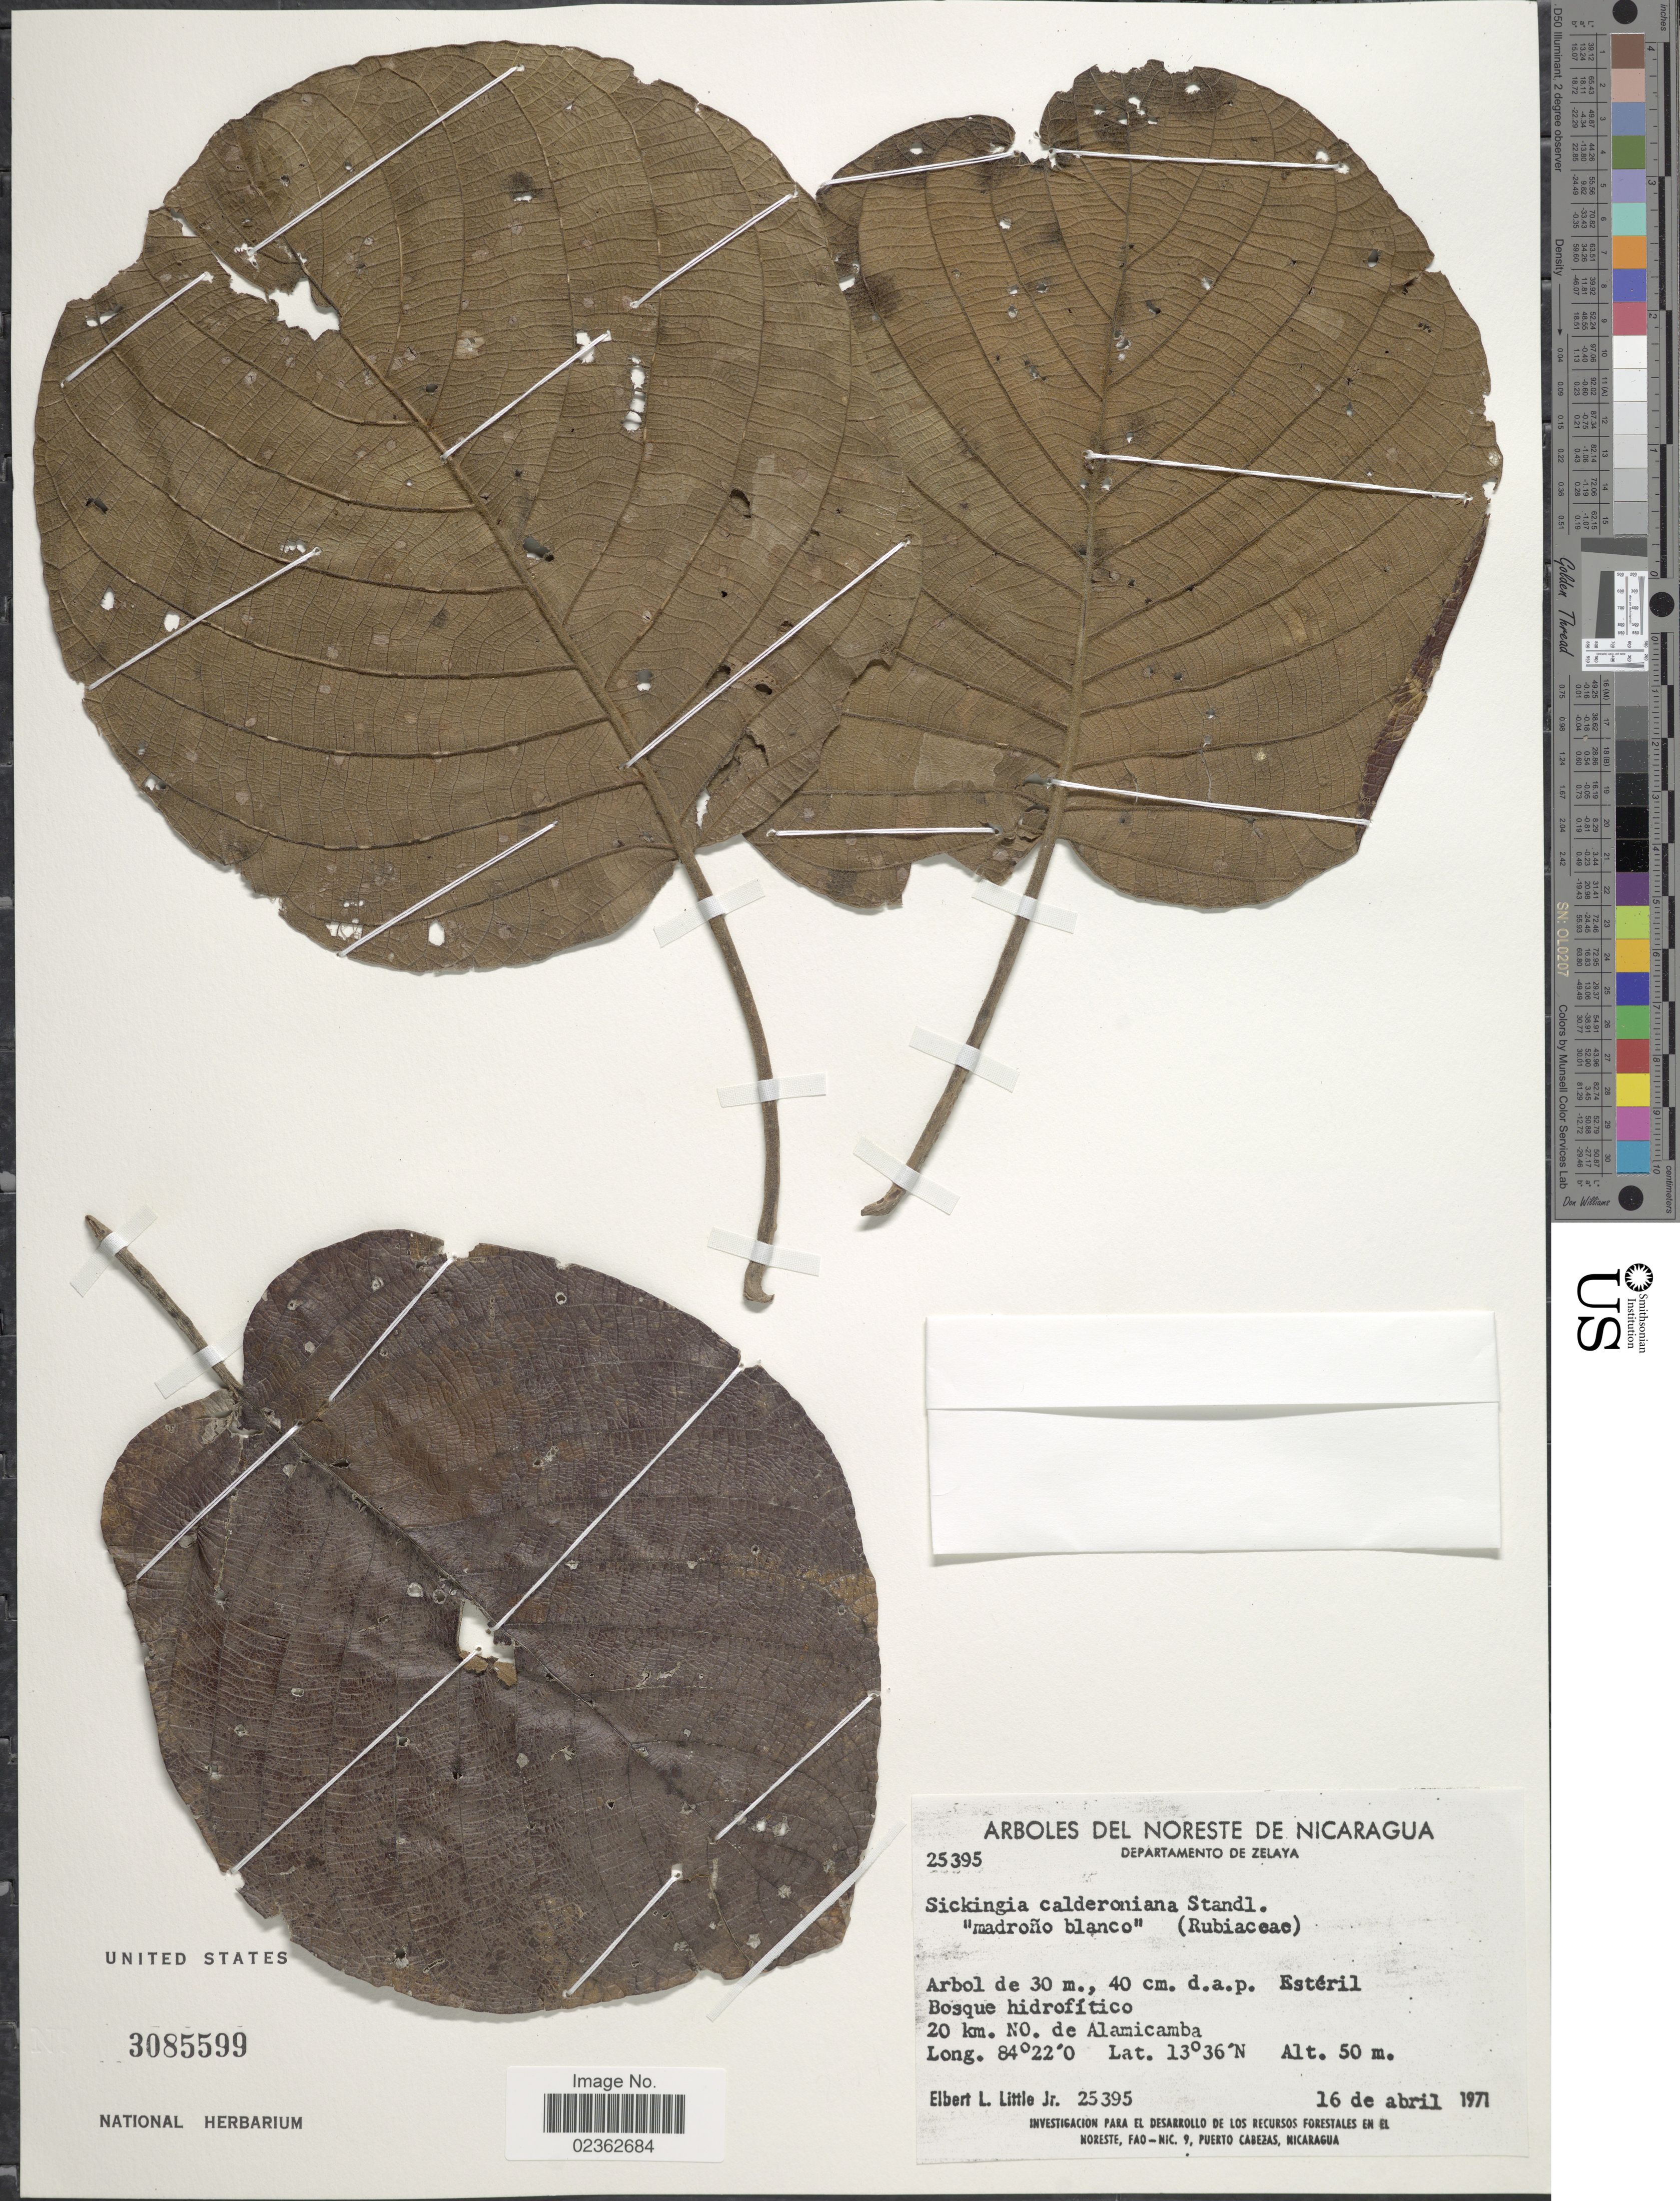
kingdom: Plantae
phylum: Tracheophyta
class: Magnoliopsida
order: Gentianales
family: Rubiaceae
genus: Simira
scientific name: Simira calderoniana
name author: (Standl.) Steyerm.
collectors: E. L. Little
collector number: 25395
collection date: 1971-04-16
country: Nicaragua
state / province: Atlantico Norte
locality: Departamento de Zelaya, Esteril Bosque hidrofitico, 20 km. NO. de Alamicamba.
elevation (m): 50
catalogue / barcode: US 3085599